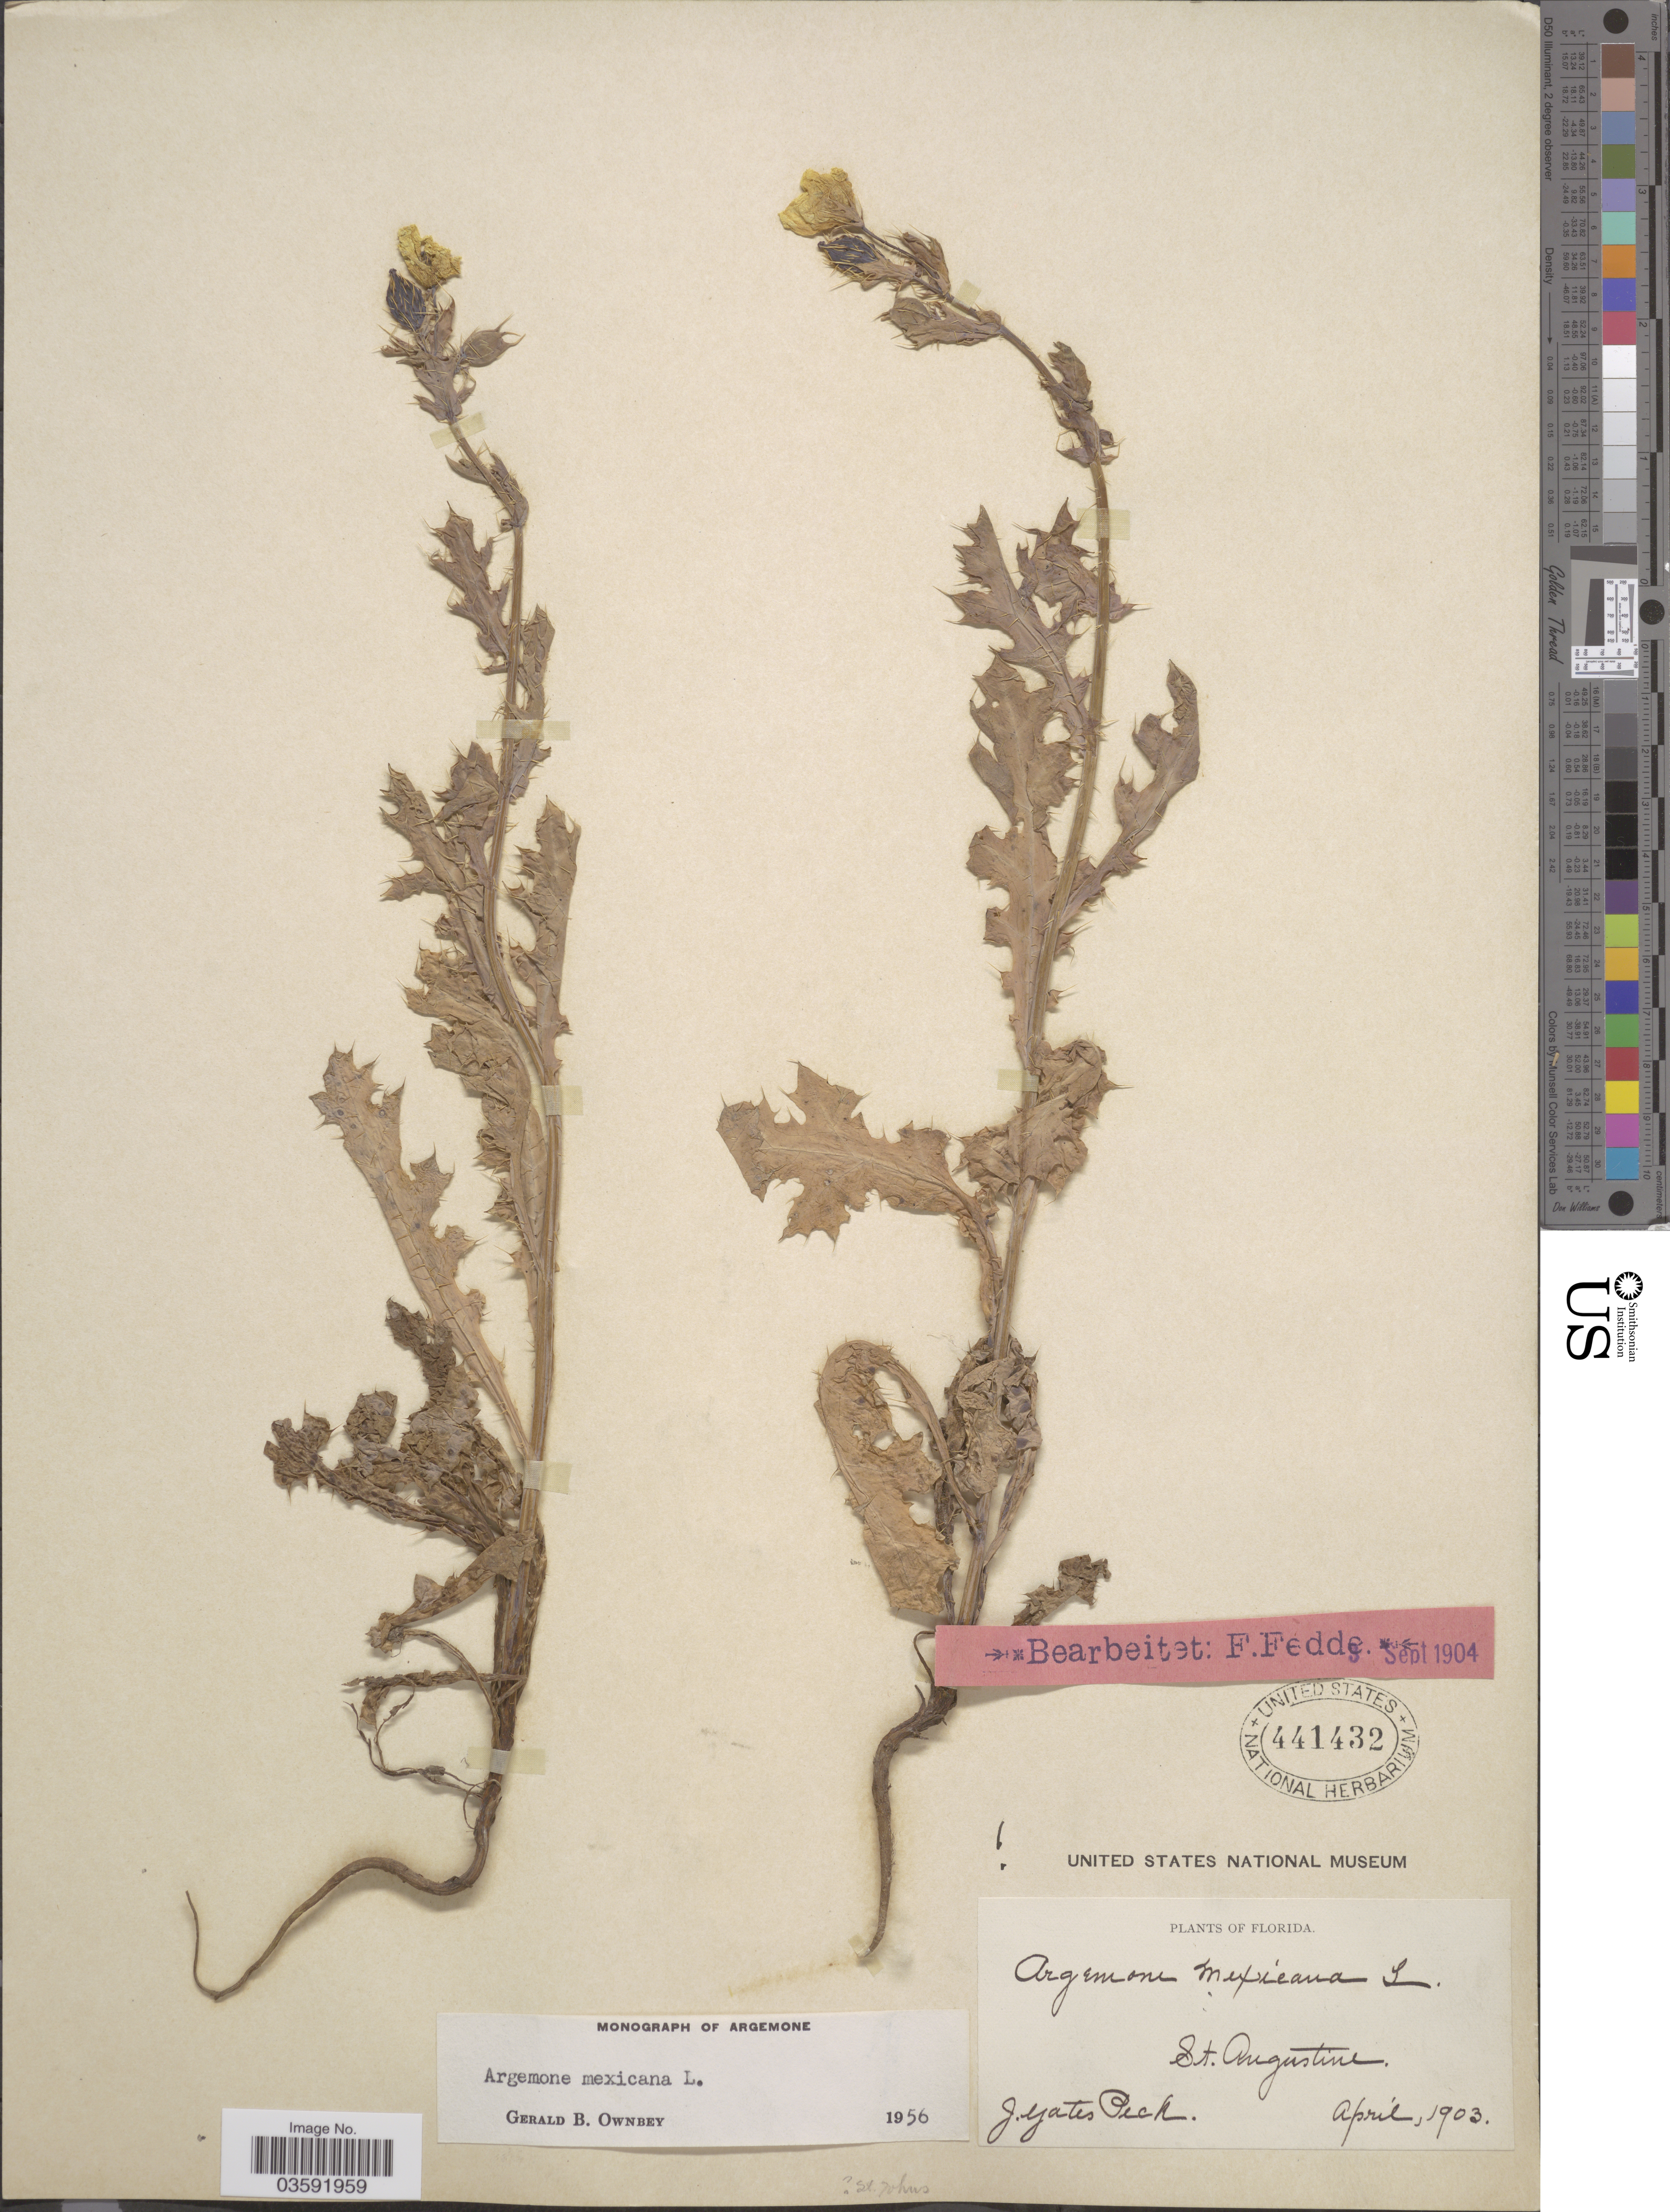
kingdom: Plantae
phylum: Tracheophyta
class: Magnoliopsida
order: Ranunculales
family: Papaveraceae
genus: Argemone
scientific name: Argemone mexicana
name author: L.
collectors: J. Peck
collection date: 1903-04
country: United States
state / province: Florida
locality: St. Augustine.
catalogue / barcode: US 441432